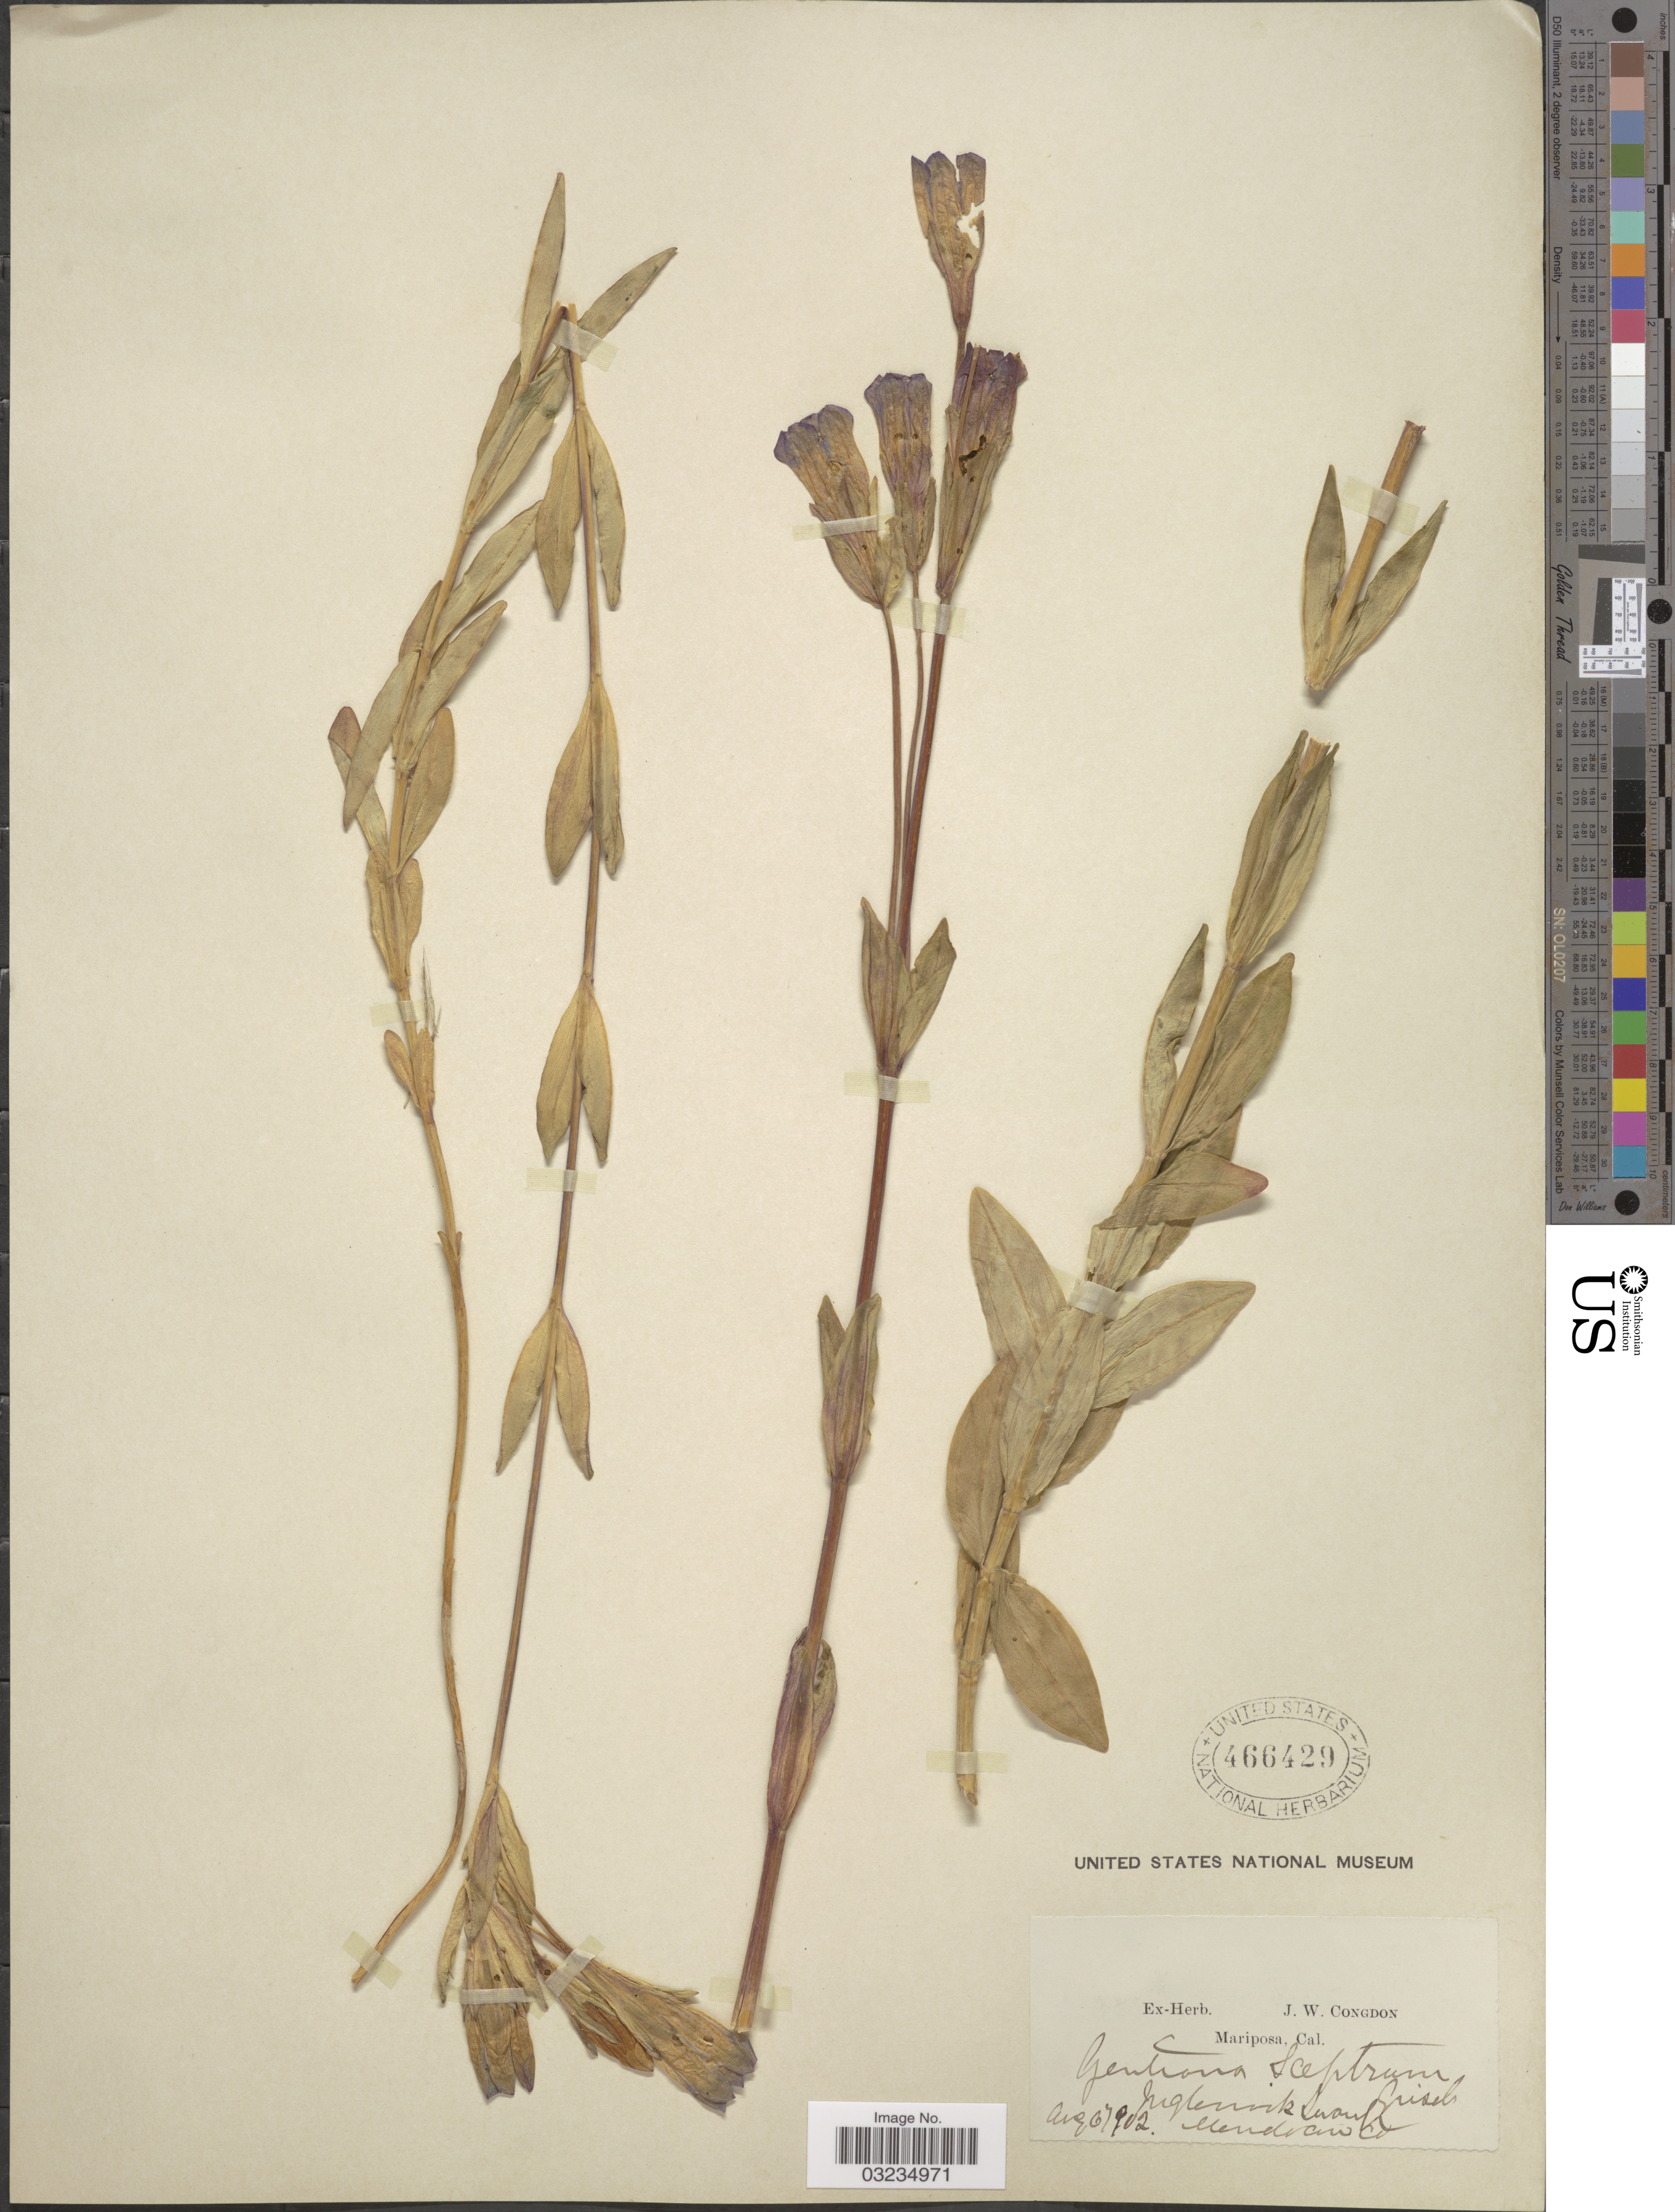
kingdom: Plantae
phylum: Tracheophyta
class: Magnoliopsida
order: Gentianales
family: Gentianaceae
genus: Gentiana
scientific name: Gentiana sceptrum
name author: Griseb.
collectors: ex herb. J. W. Congdon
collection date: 1902-08-06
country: United States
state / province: California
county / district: Mendocino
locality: Mendocino Co. Inglenook swamp.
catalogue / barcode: US 466429